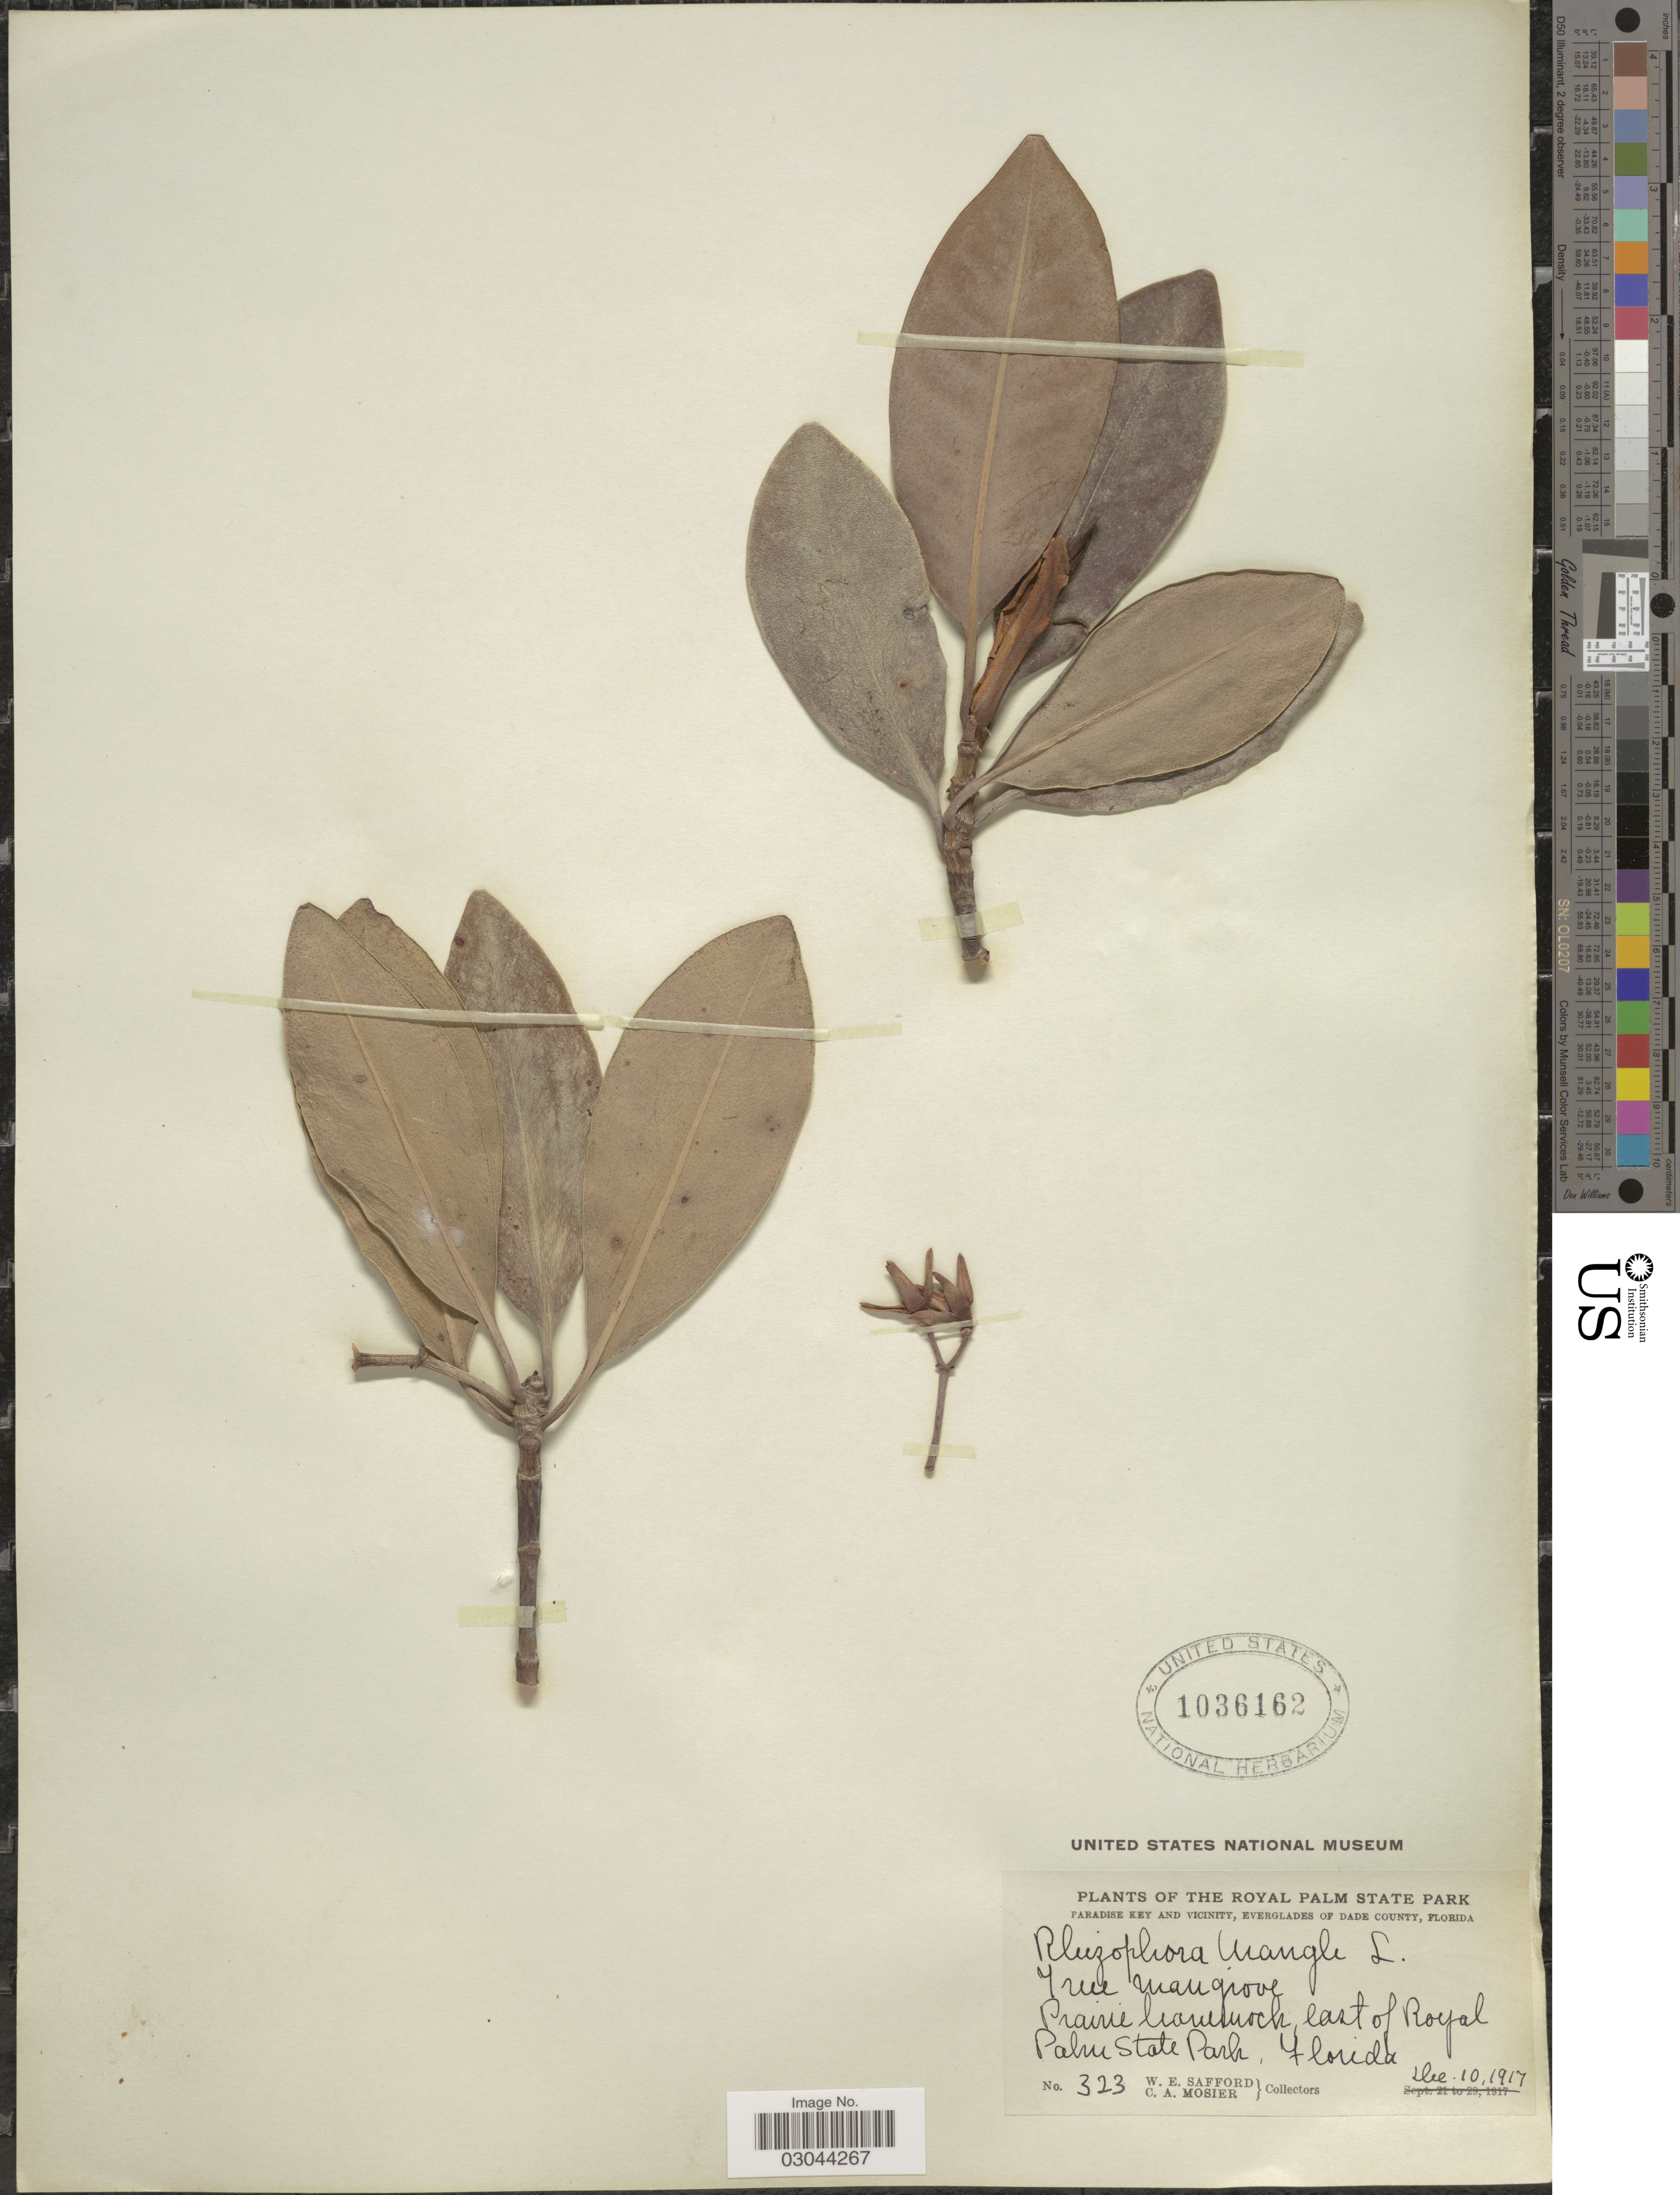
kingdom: Plantae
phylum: Tracheophyta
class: Magnoliopsida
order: Malpighiales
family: Rhizophoraceae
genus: Rhizophora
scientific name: Rhizophora mangle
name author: L.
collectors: W. E. Safford & C. A. Mosier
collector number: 323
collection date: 1917-12-10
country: United States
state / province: Florida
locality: The Royal Palm State Park. Paradise Key and vicinity, Everglades of Dade County. Prairie hammock east of Royal Palm State Park.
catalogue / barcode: US 1036162